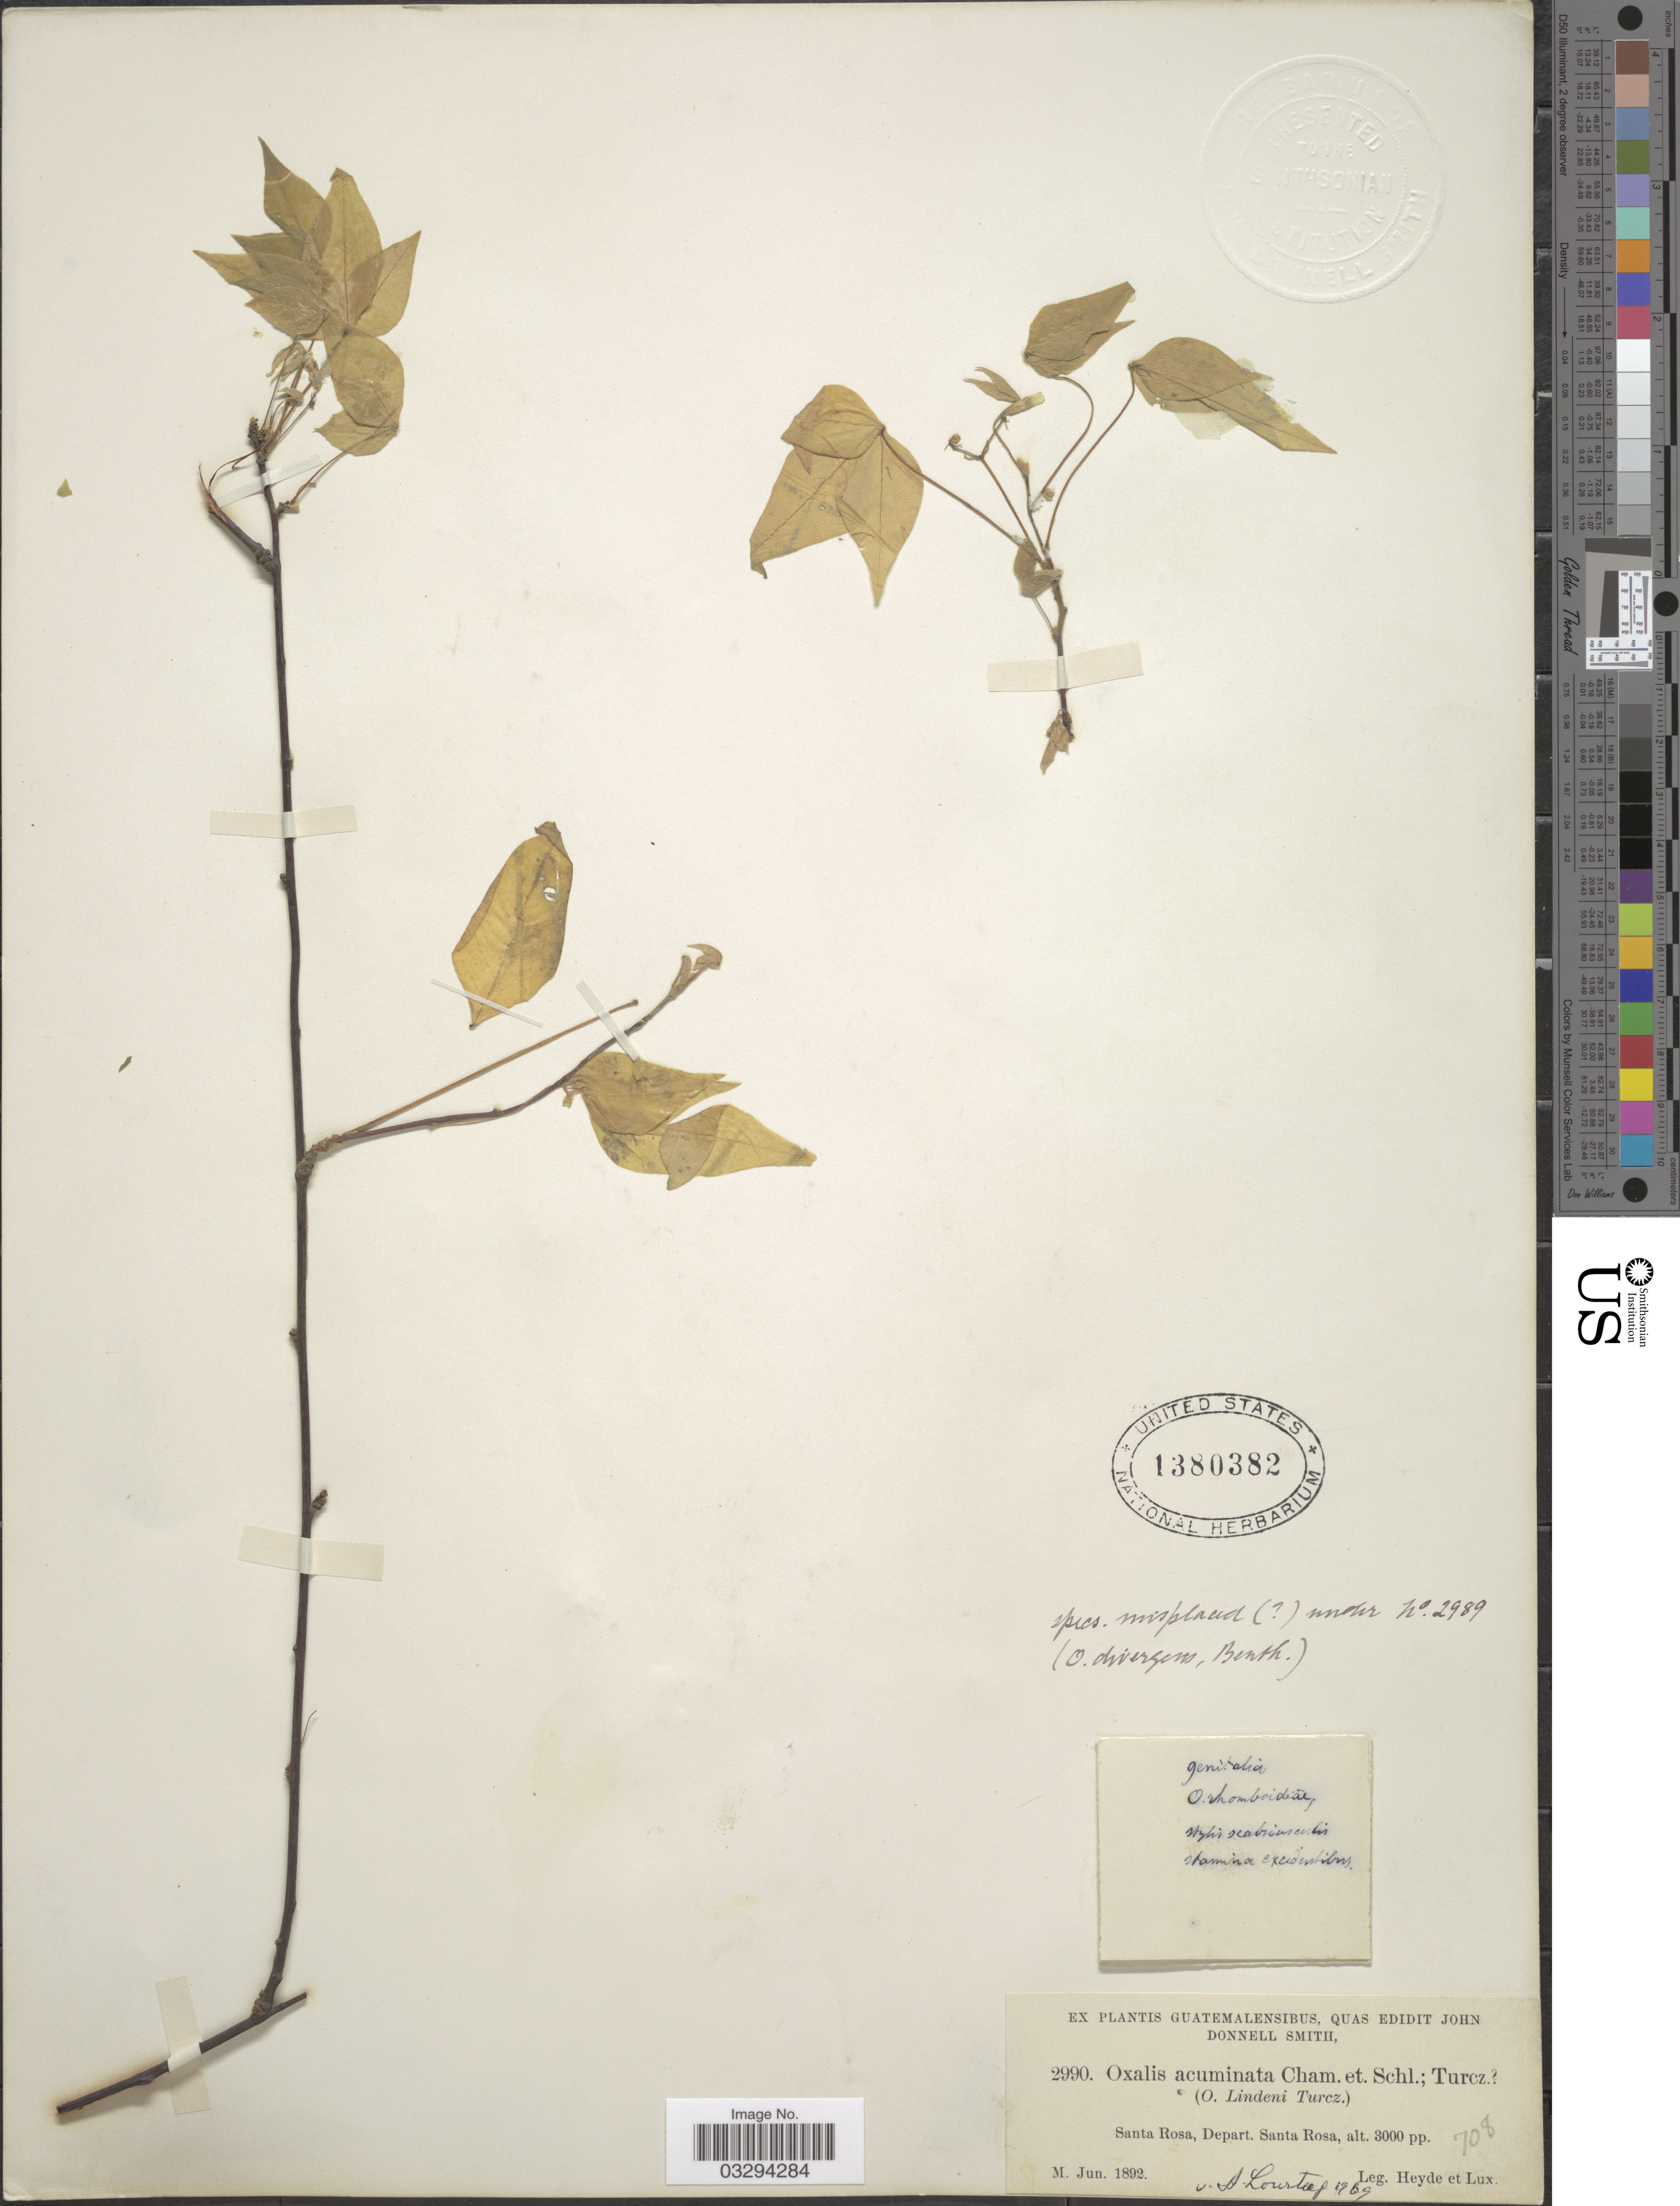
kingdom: Plantae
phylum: Tracheophyta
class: Magnoliopsida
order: Oxalidales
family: Oxalidaceae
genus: Oxalis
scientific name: Oxalis acuminata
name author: Schltdl. & Cham.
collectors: Heyde & Lux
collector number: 2990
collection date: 1892-06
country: Guatemala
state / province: Santa Rosa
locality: Depart. Santa Rosa.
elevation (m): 914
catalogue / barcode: US 1380382